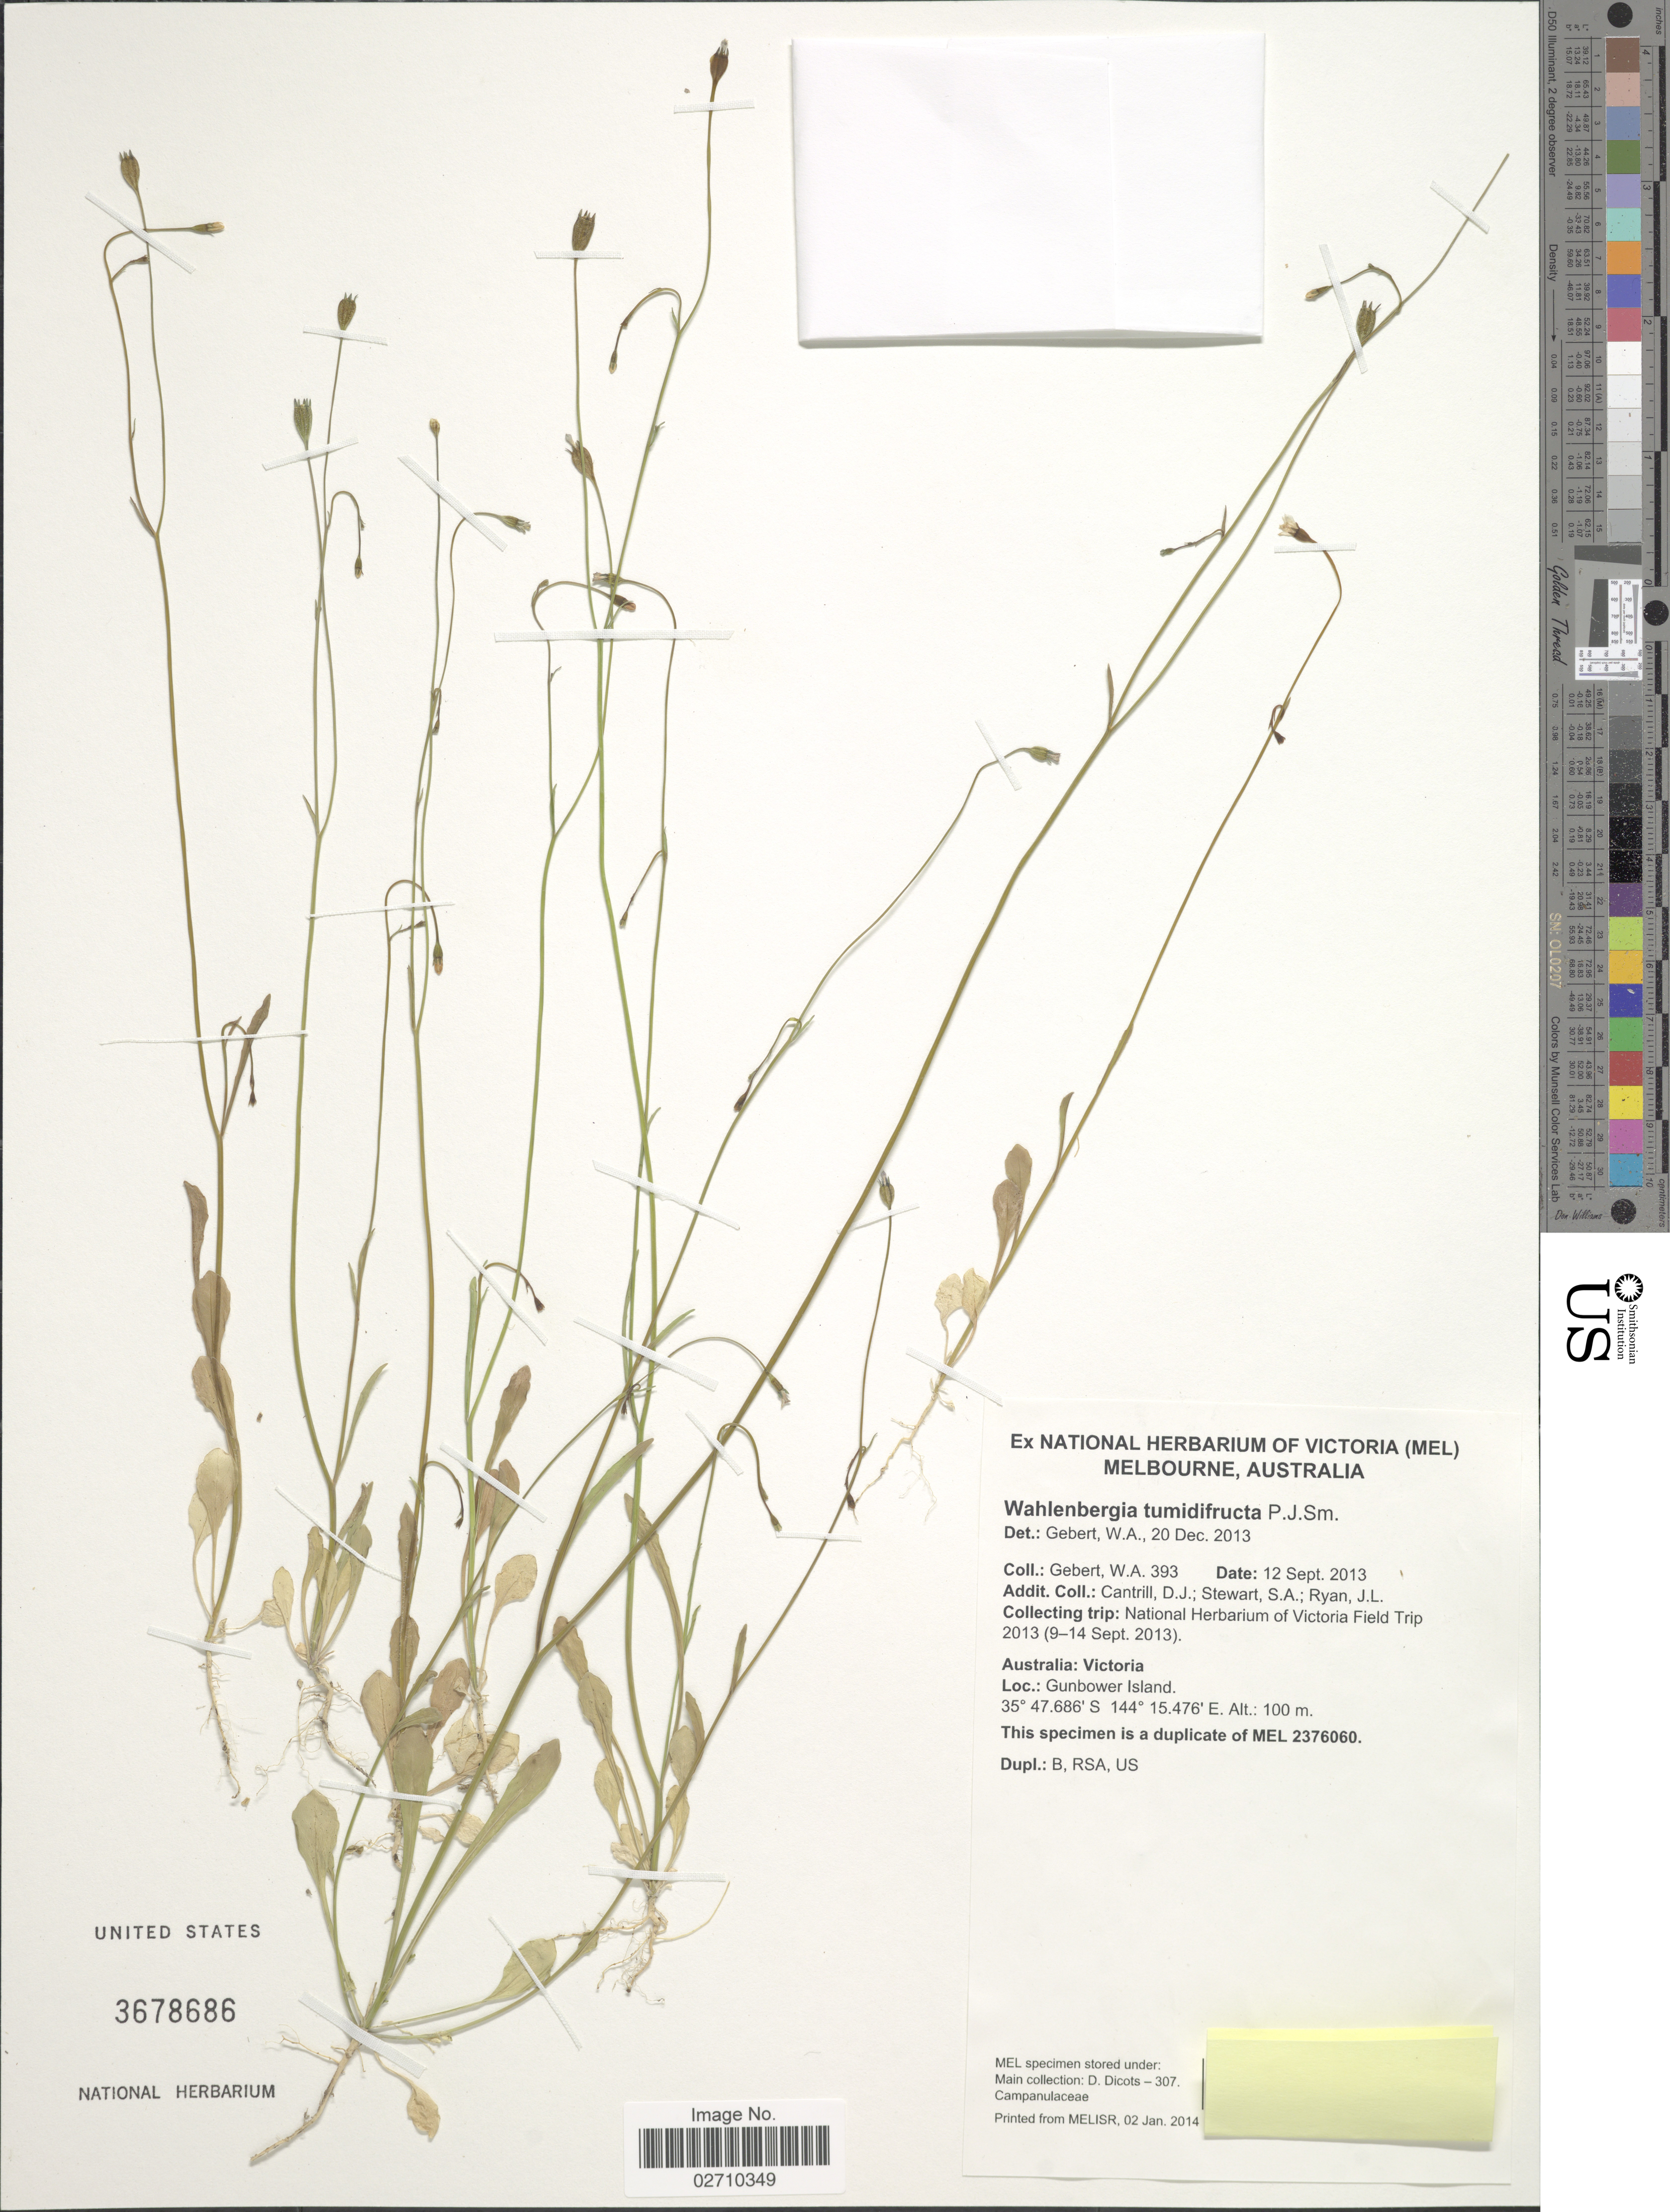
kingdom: Plantae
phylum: Tracheophyta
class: Magnoliopsida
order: Asterales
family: Campanulaceae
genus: Wahlenbergia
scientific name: Wahlenbergia tumidifructa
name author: P.J. Sm.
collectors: W. Gebert, D. Cantrill, S. Stewart & J. Ryan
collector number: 393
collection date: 2013-09-12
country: Australia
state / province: Victoria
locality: Gunbower Island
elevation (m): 100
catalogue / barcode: US 3678686